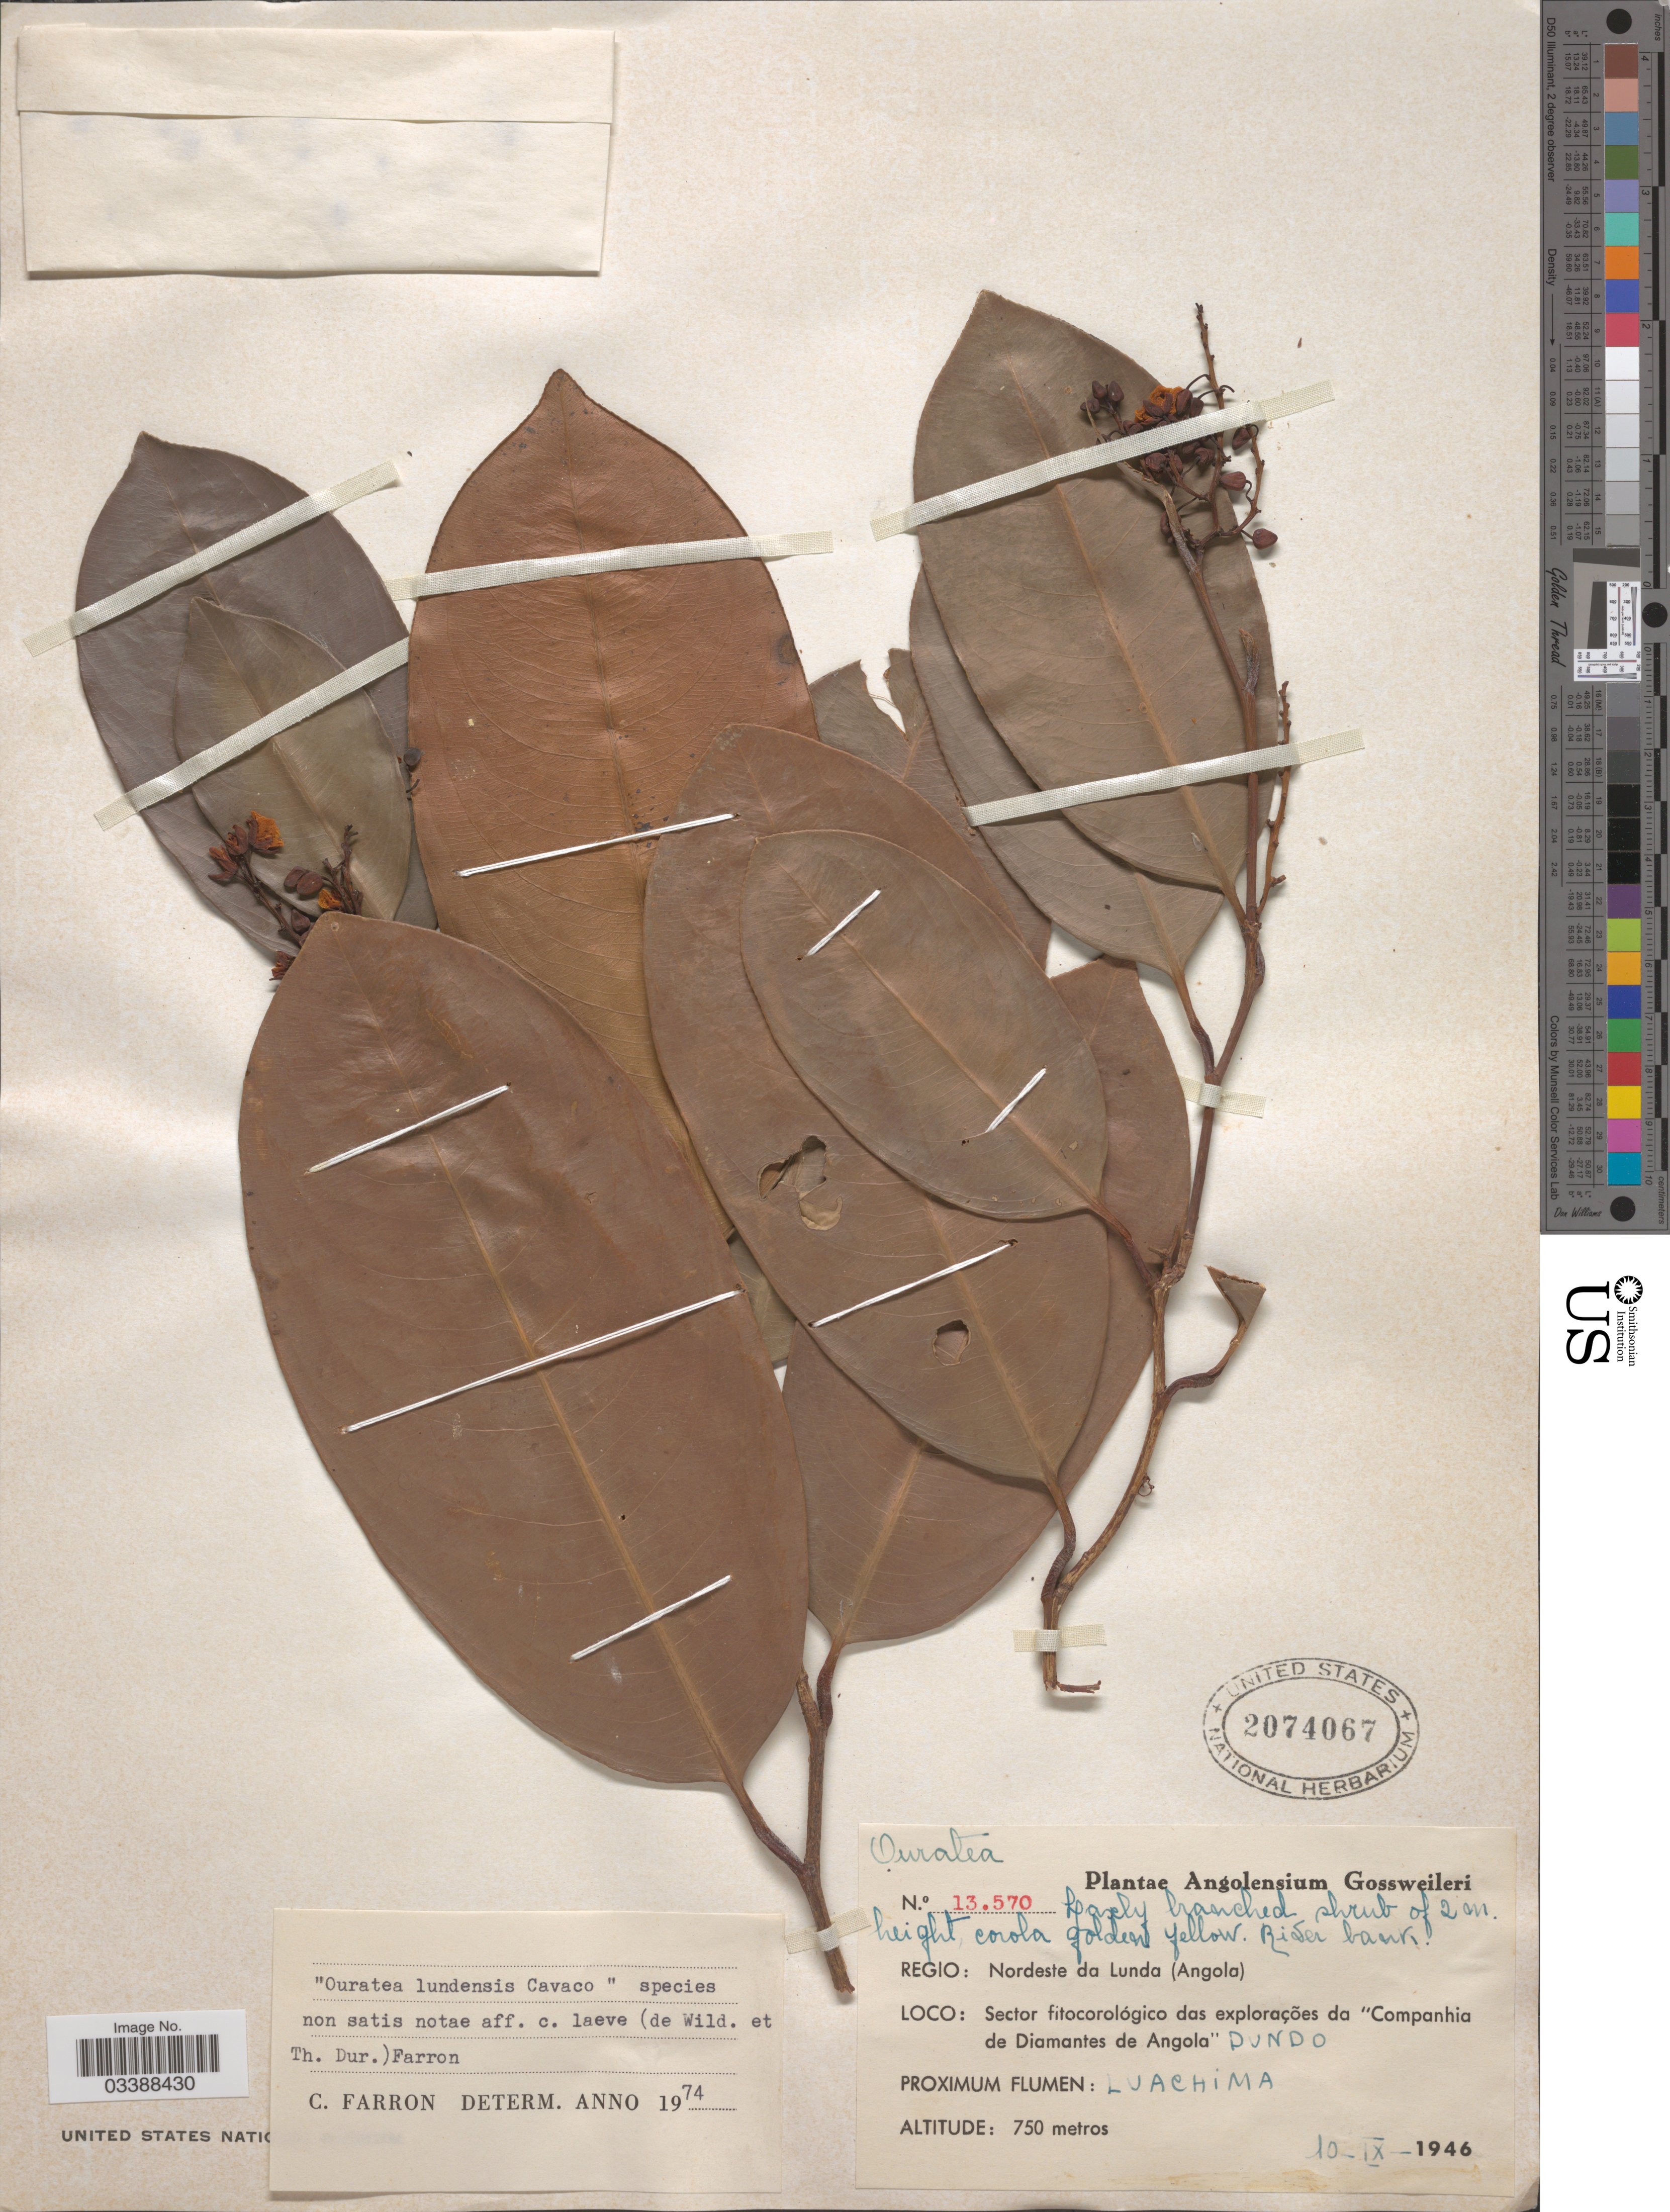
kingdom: Plantae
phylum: Tracheophyta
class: Magnoliopsida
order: Malpighiales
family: Ochnaceae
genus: Ouratea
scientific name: Ouratea lundensis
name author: Cavaco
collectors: -. Gossweiler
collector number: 13570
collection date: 1946-09-10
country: Angola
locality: Regio: Nordeste da Lunda. Sector fitocorológico das explorações da "Companhia de Diamantes de Angola" Dundo. Proximum Flumen: Luachima.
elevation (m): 750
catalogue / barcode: US 2074067